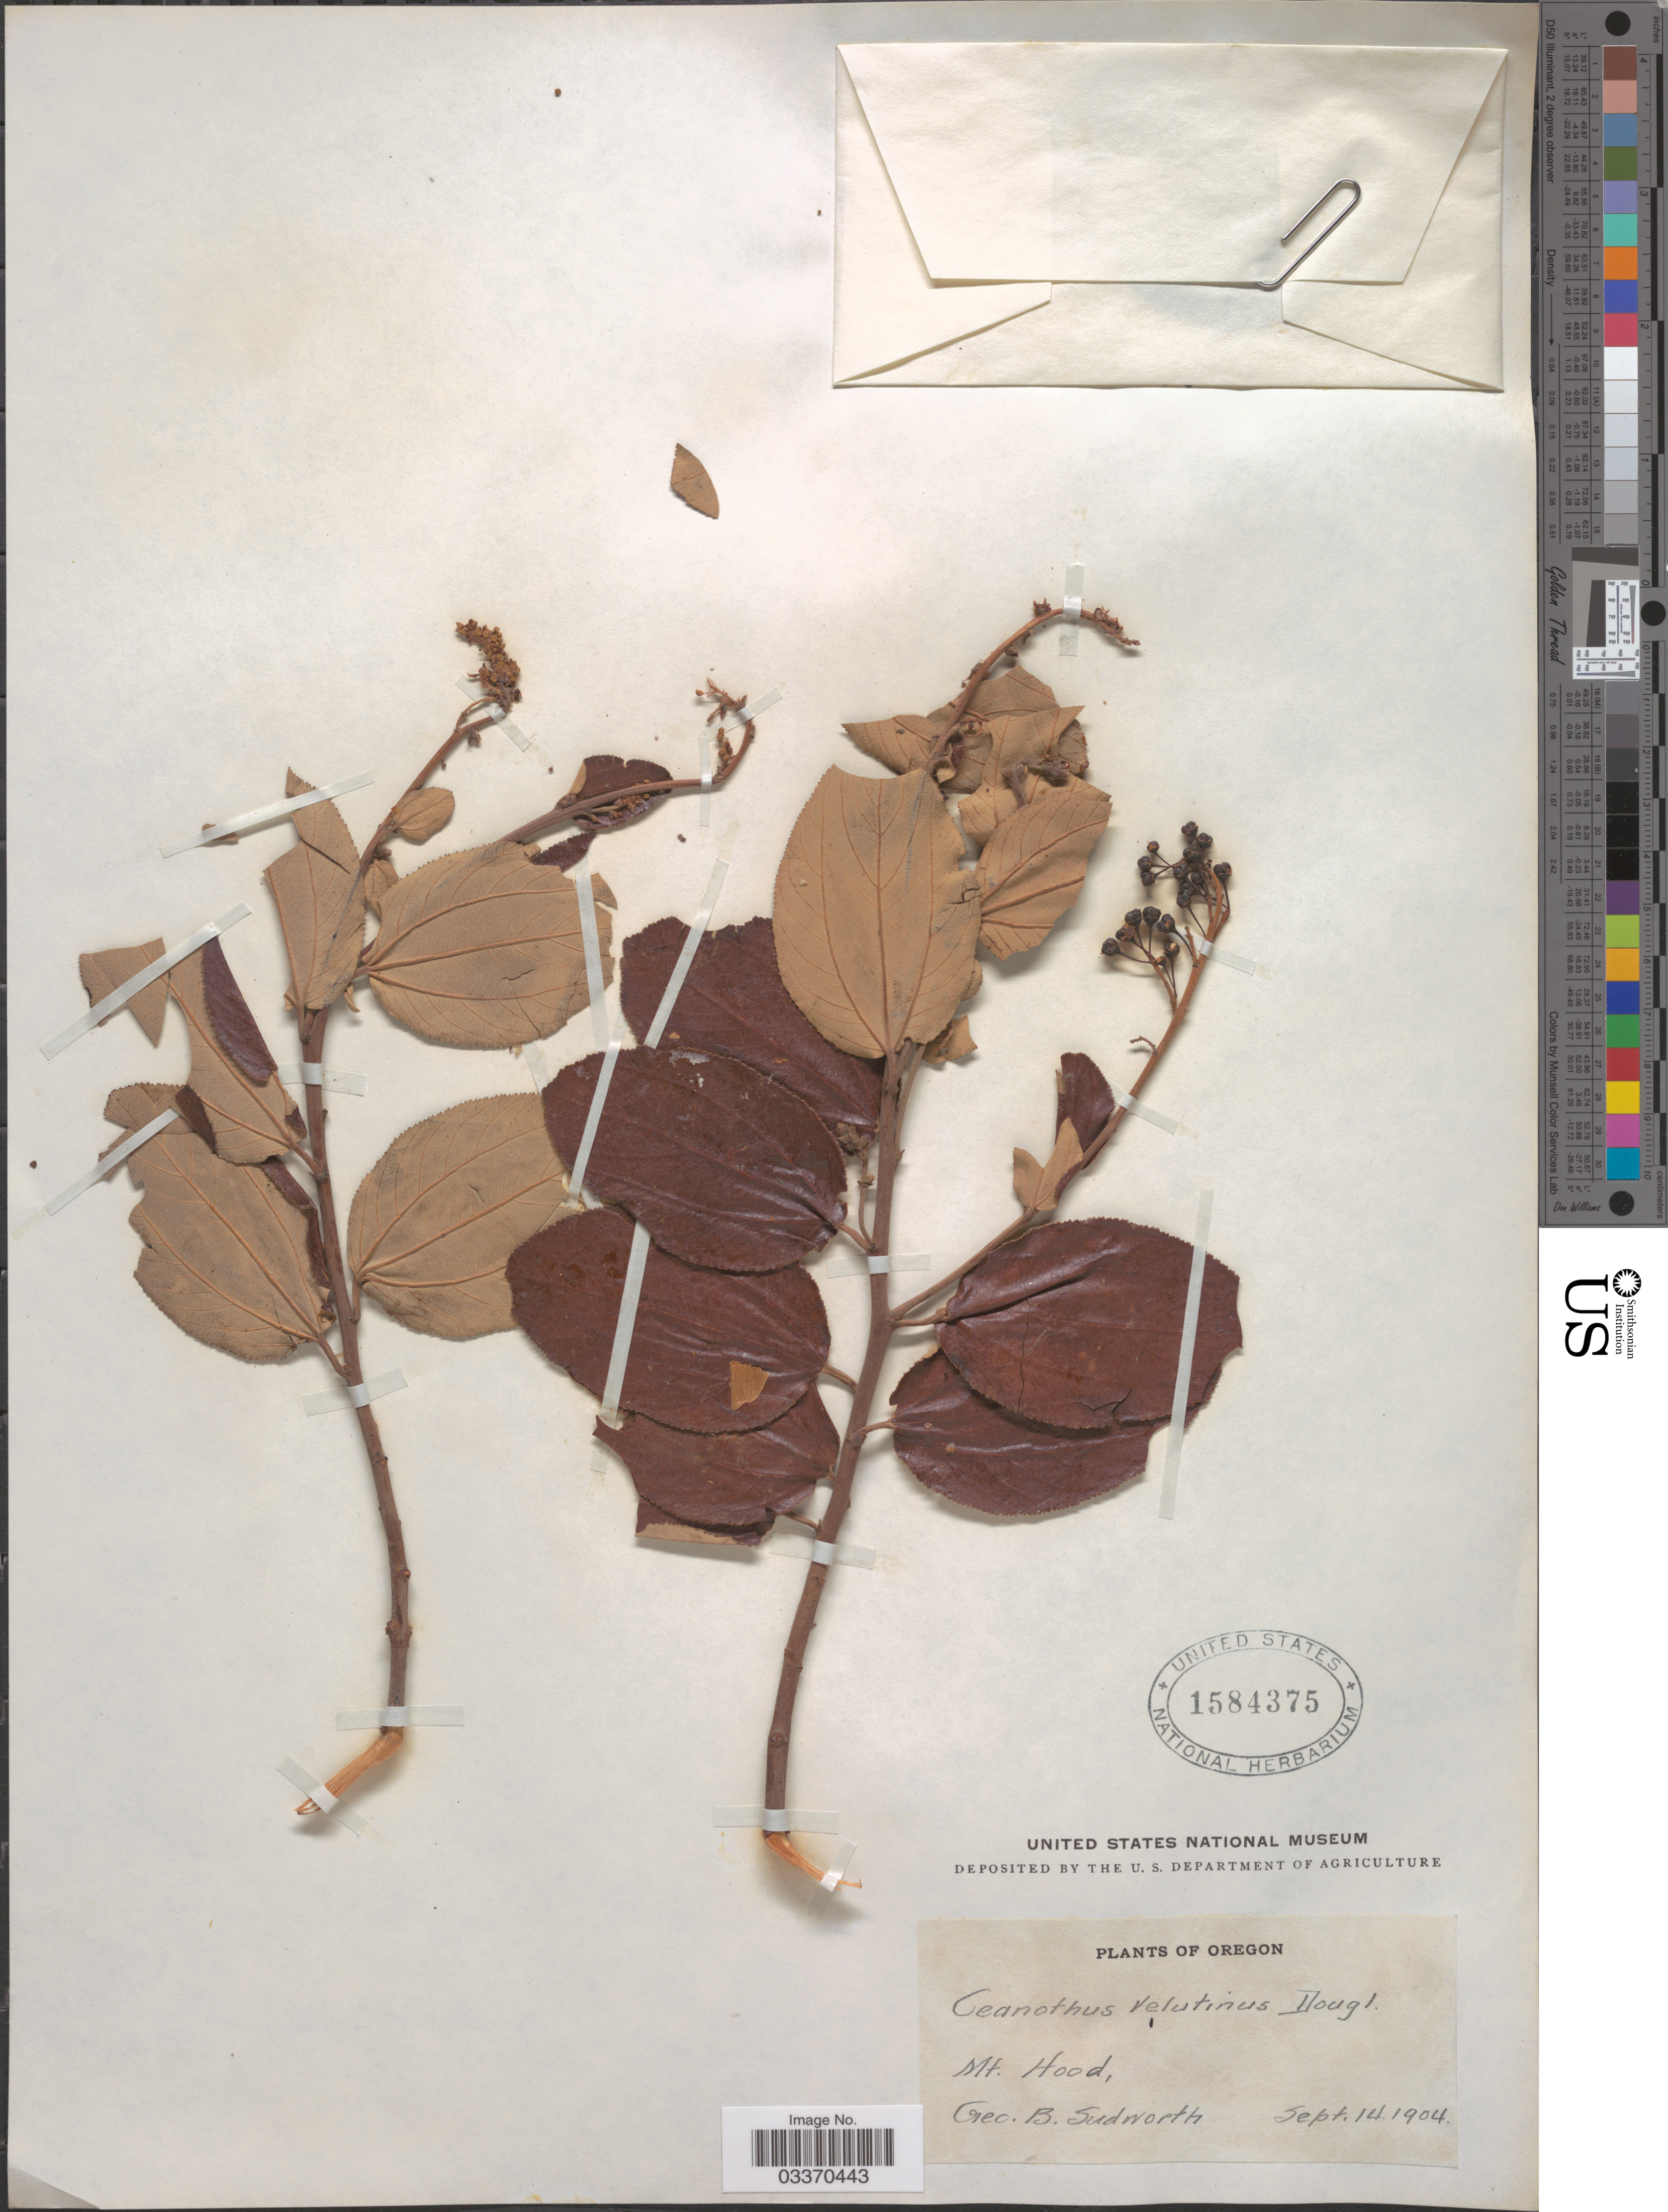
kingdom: Plantae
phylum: Tracheophyta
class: Magnoliopsida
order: Rosales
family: Rhamnaceae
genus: Ceanothus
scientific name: Ceanothus velutinus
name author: Douglas ex Hook.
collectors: G. B. Sudworth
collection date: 1904-09-14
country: United States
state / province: Oregon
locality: Mt. Hood.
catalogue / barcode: US 1584375